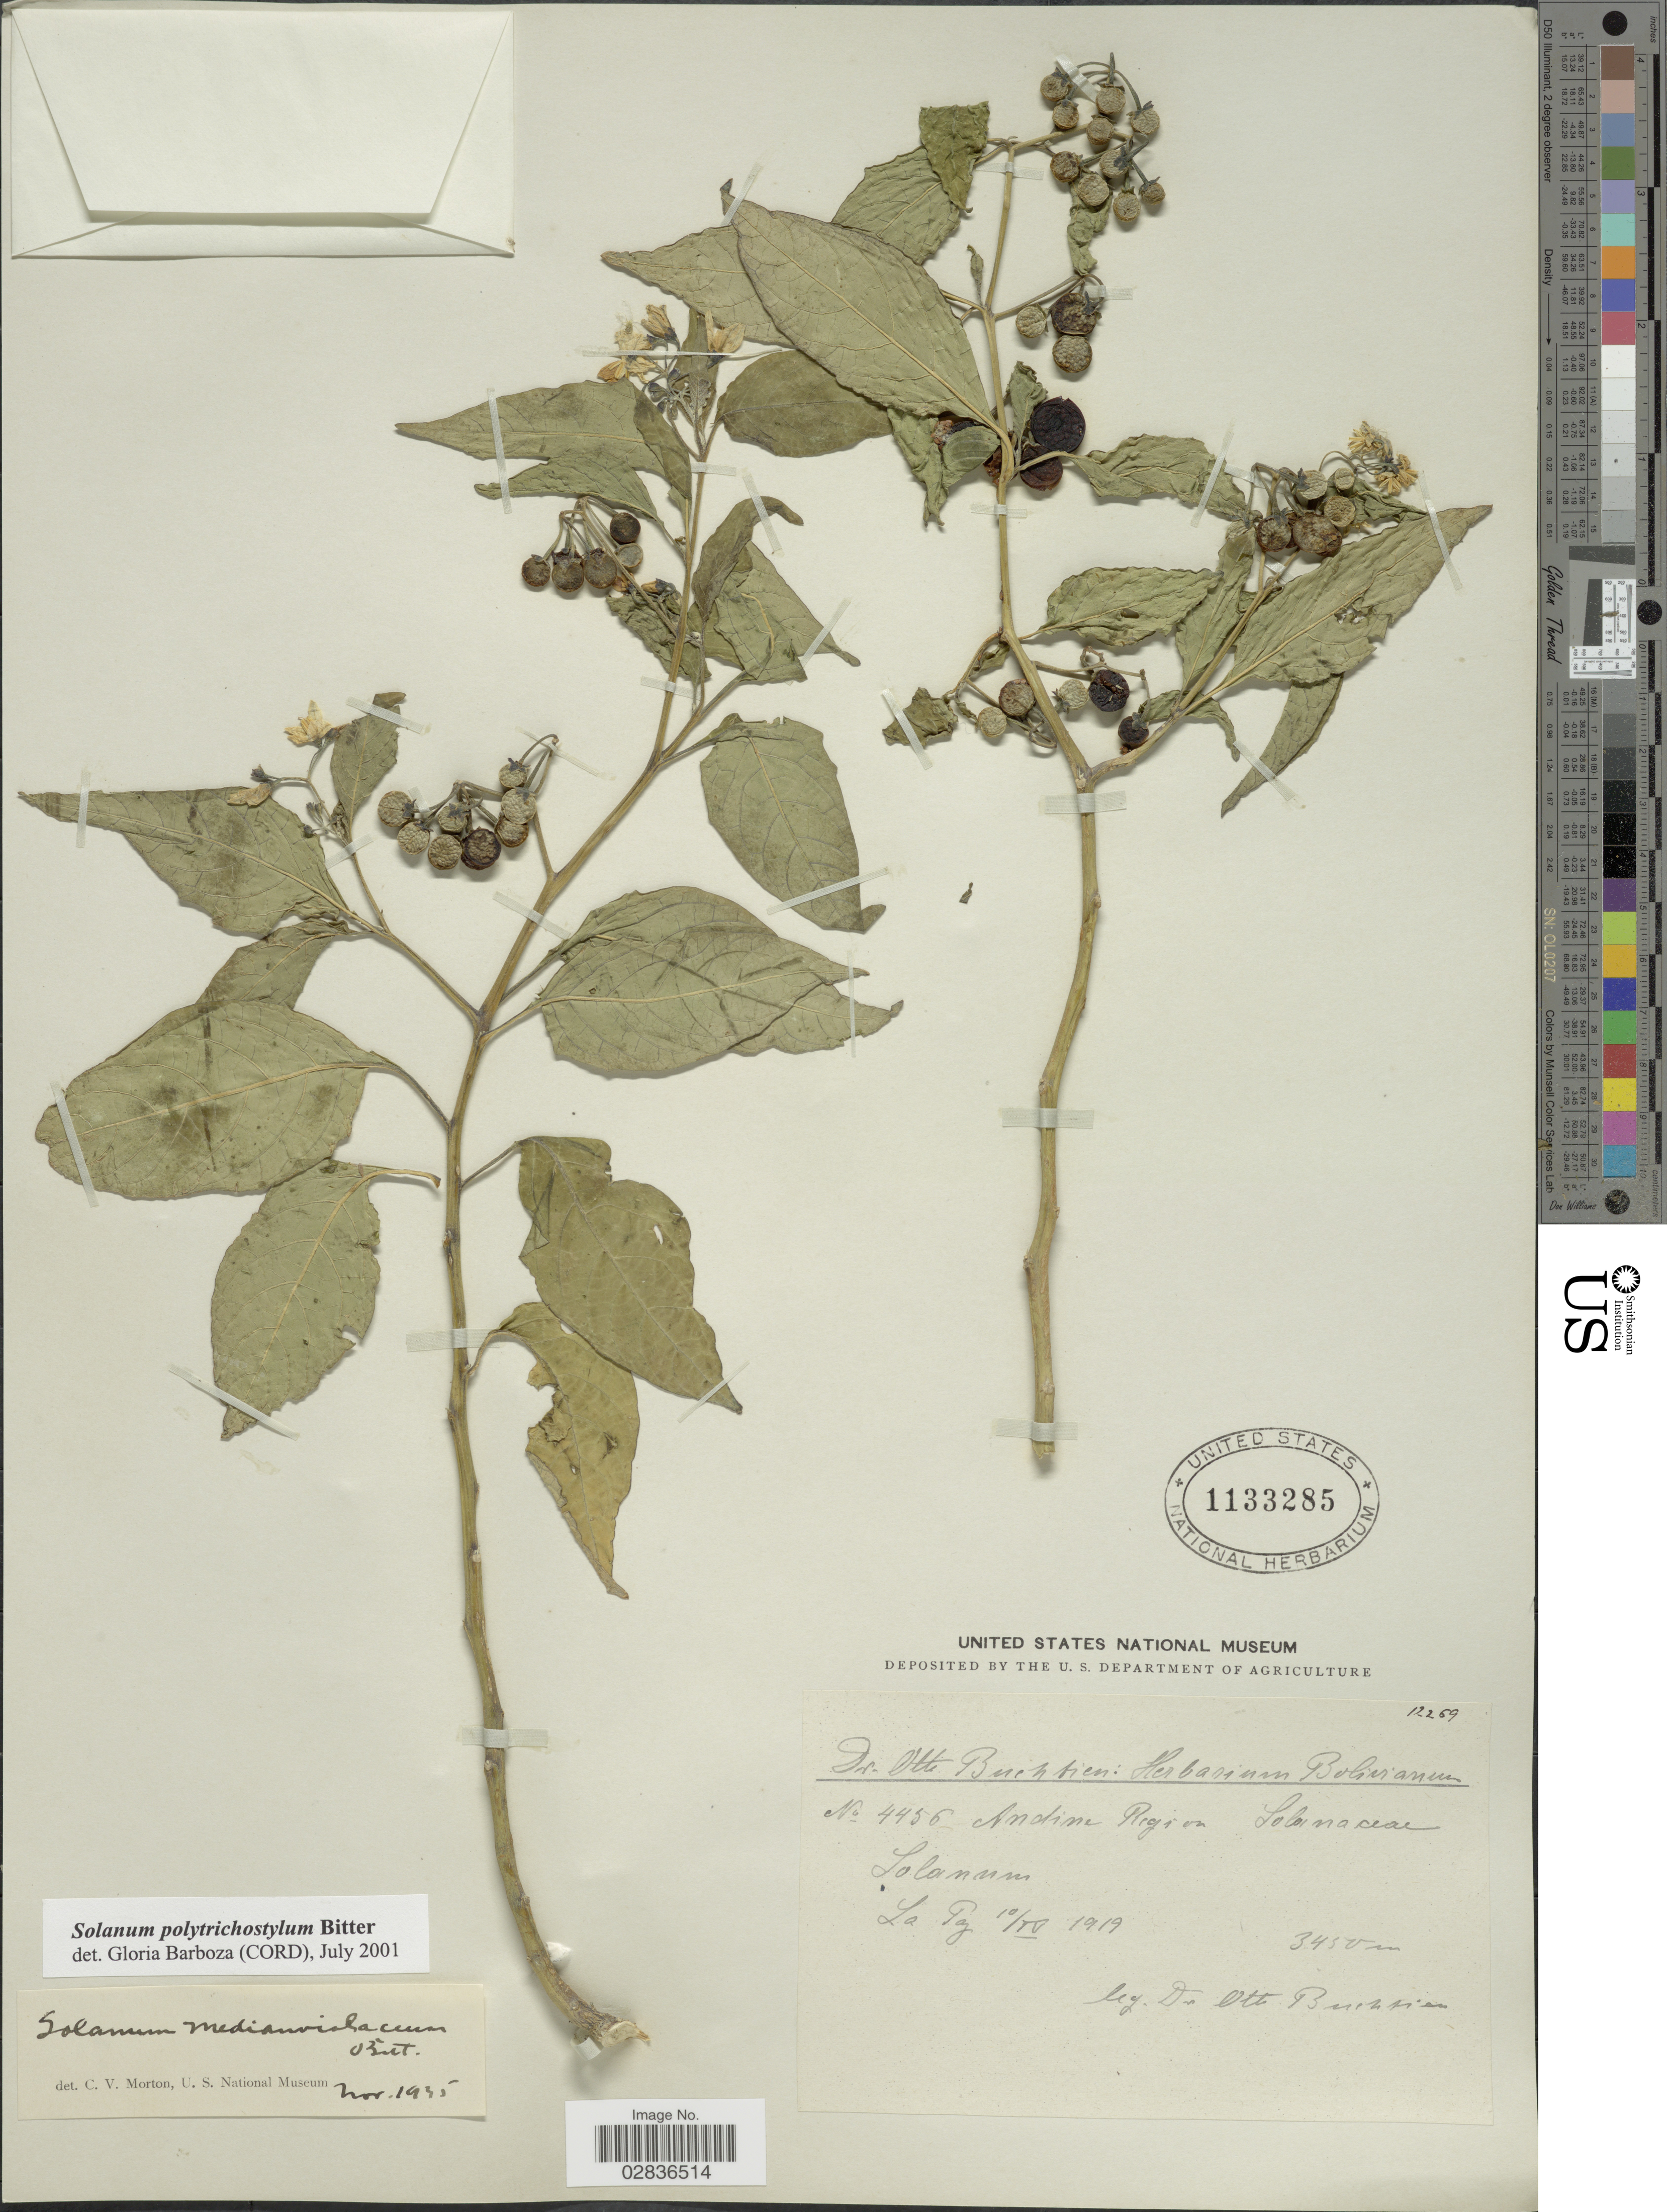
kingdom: Plantae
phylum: Tracheophyta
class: Magnoliopsida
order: Solanales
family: Solanaceae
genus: Solanum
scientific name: Solanum polytrichostylum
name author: Bitter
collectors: O. Buchtien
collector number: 4456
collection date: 1919-04-10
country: Bolivia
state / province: La Paz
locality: Andina Region. La Paz.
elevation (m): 3450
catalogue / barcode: US 1133285